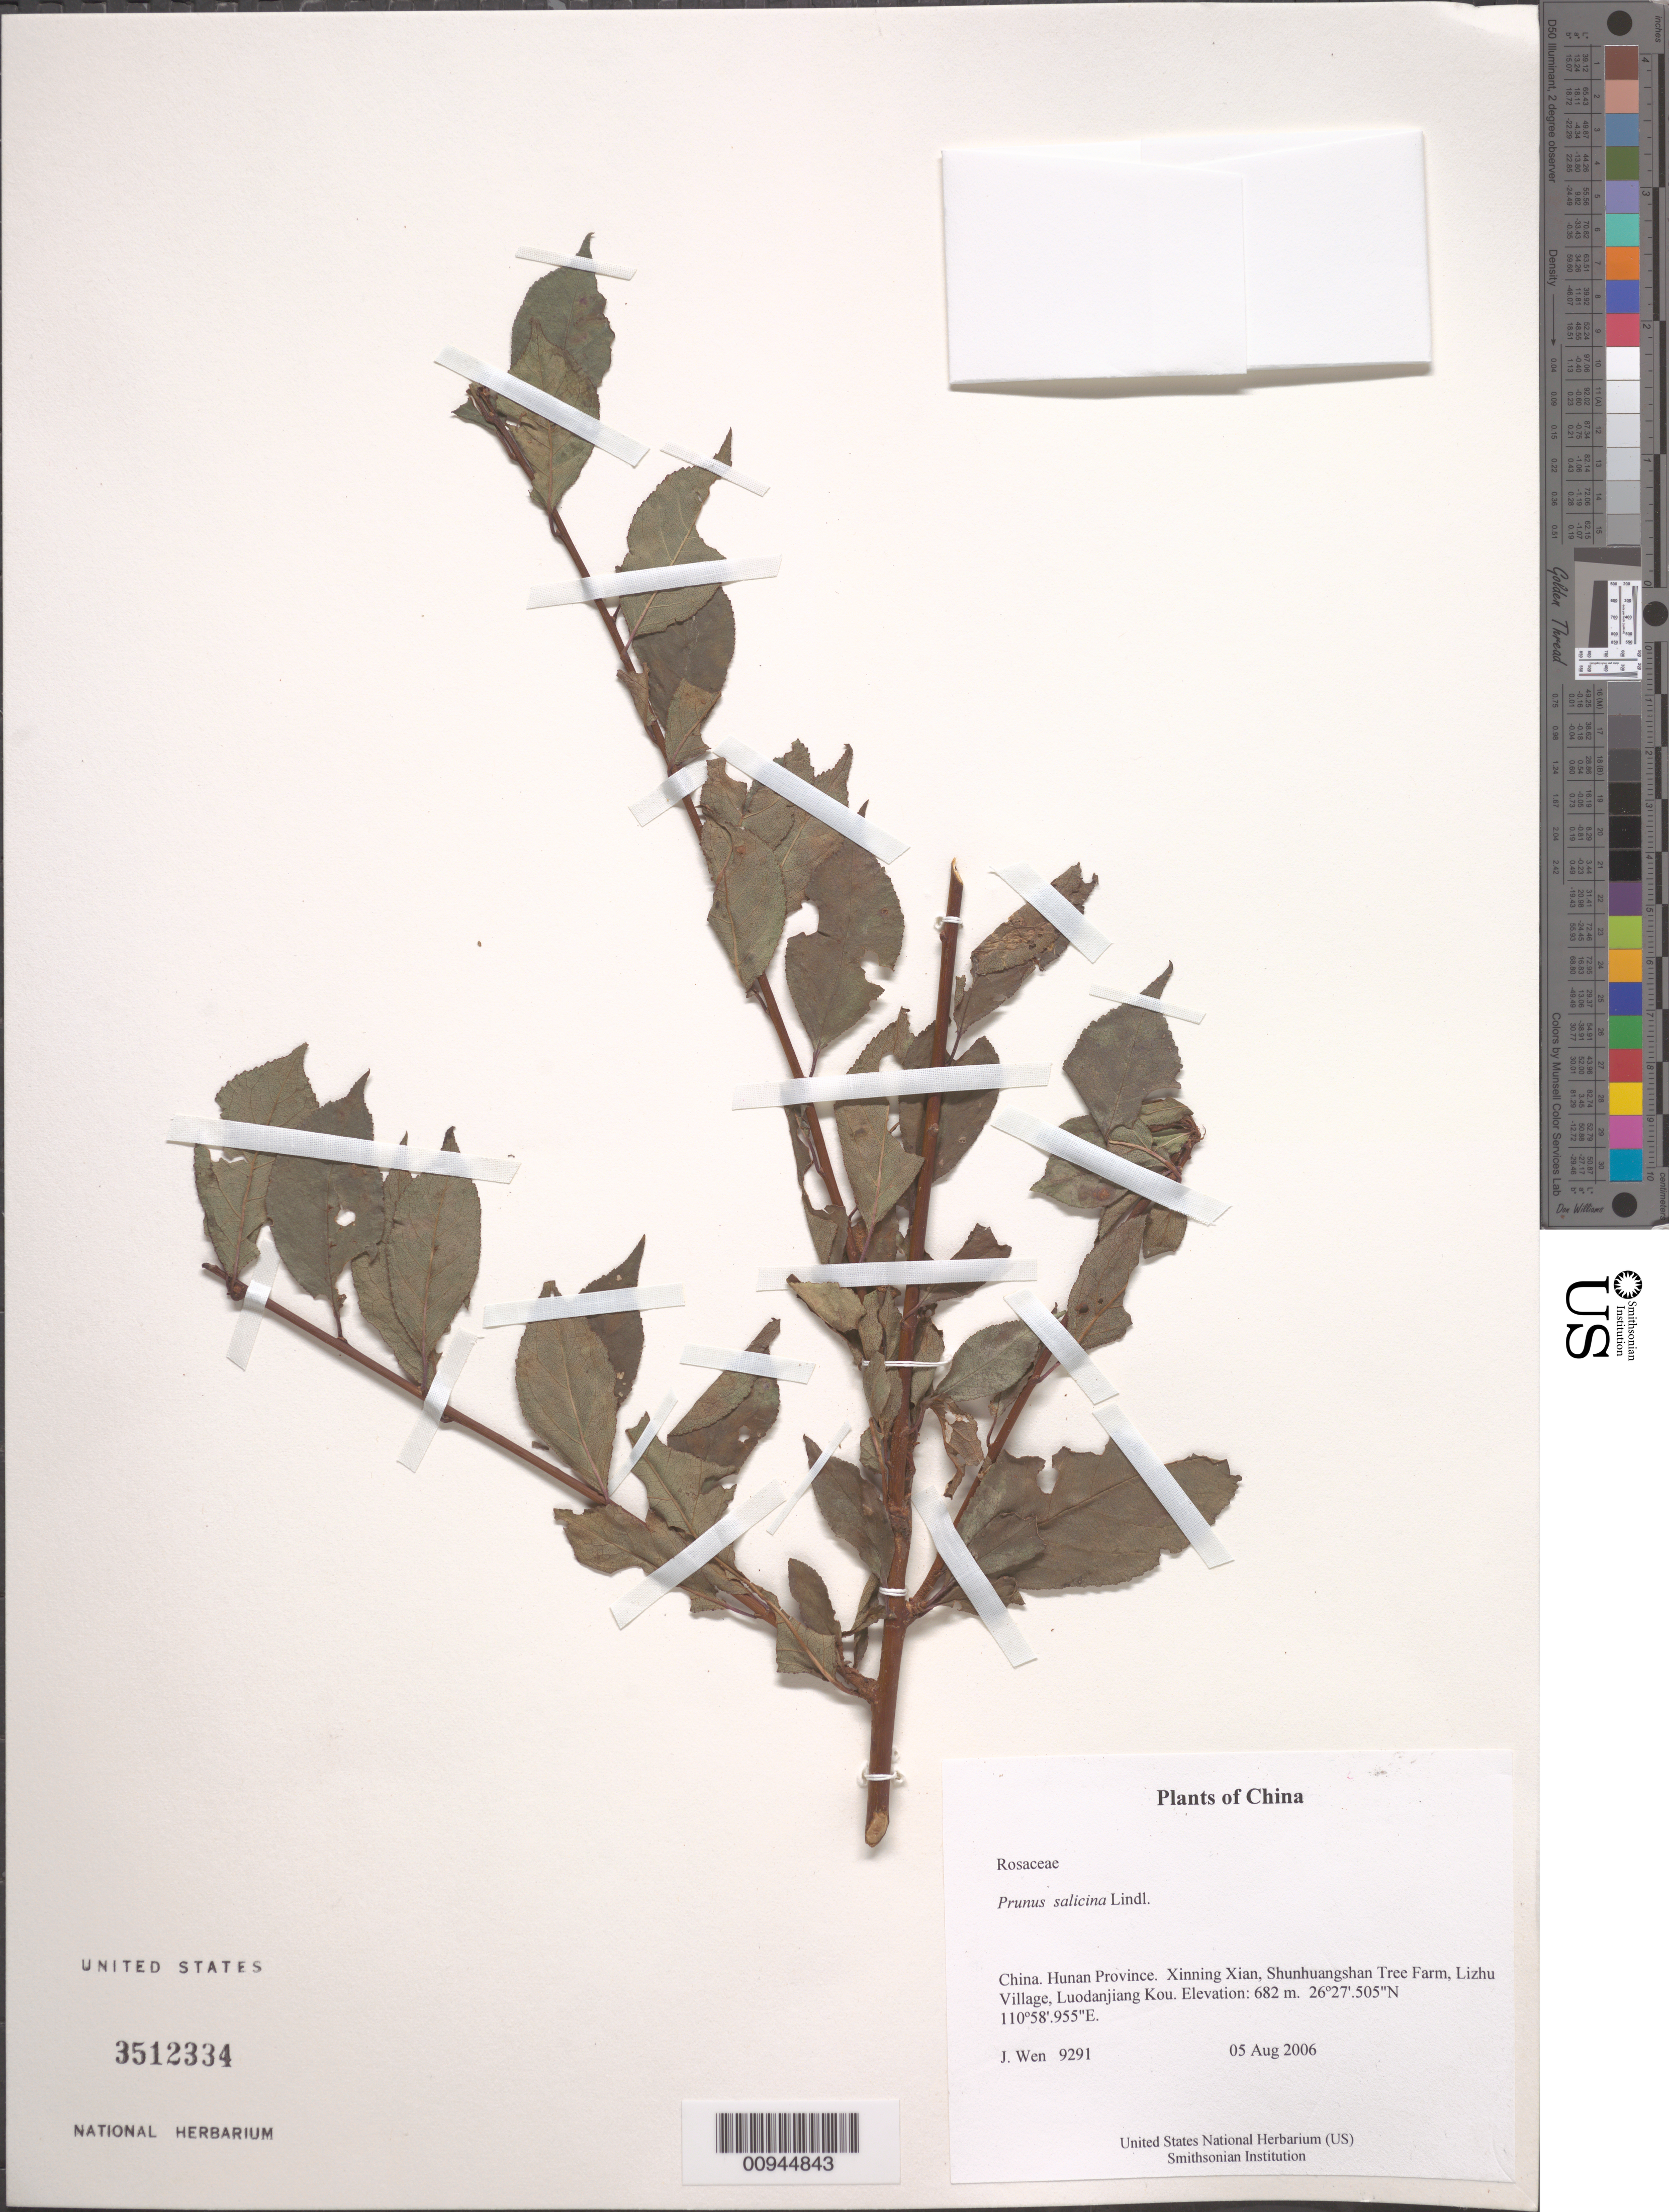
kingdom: Plantae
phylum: Tracheophyta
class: Magnoliopsida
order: Rosales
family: Rosaceae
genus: Prunus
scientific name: Prunus salicina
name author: Lindl.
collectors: J. Wen & S. Wu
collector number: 9291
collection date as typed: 05 Aug 2006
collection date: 2006-08-05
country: China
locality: Hunan Province. Xinning Xian, Shunhuangshan Tree Farm, Lizhu Village, Luodanjiang Kou.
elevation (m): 682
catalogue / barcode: US 3512334